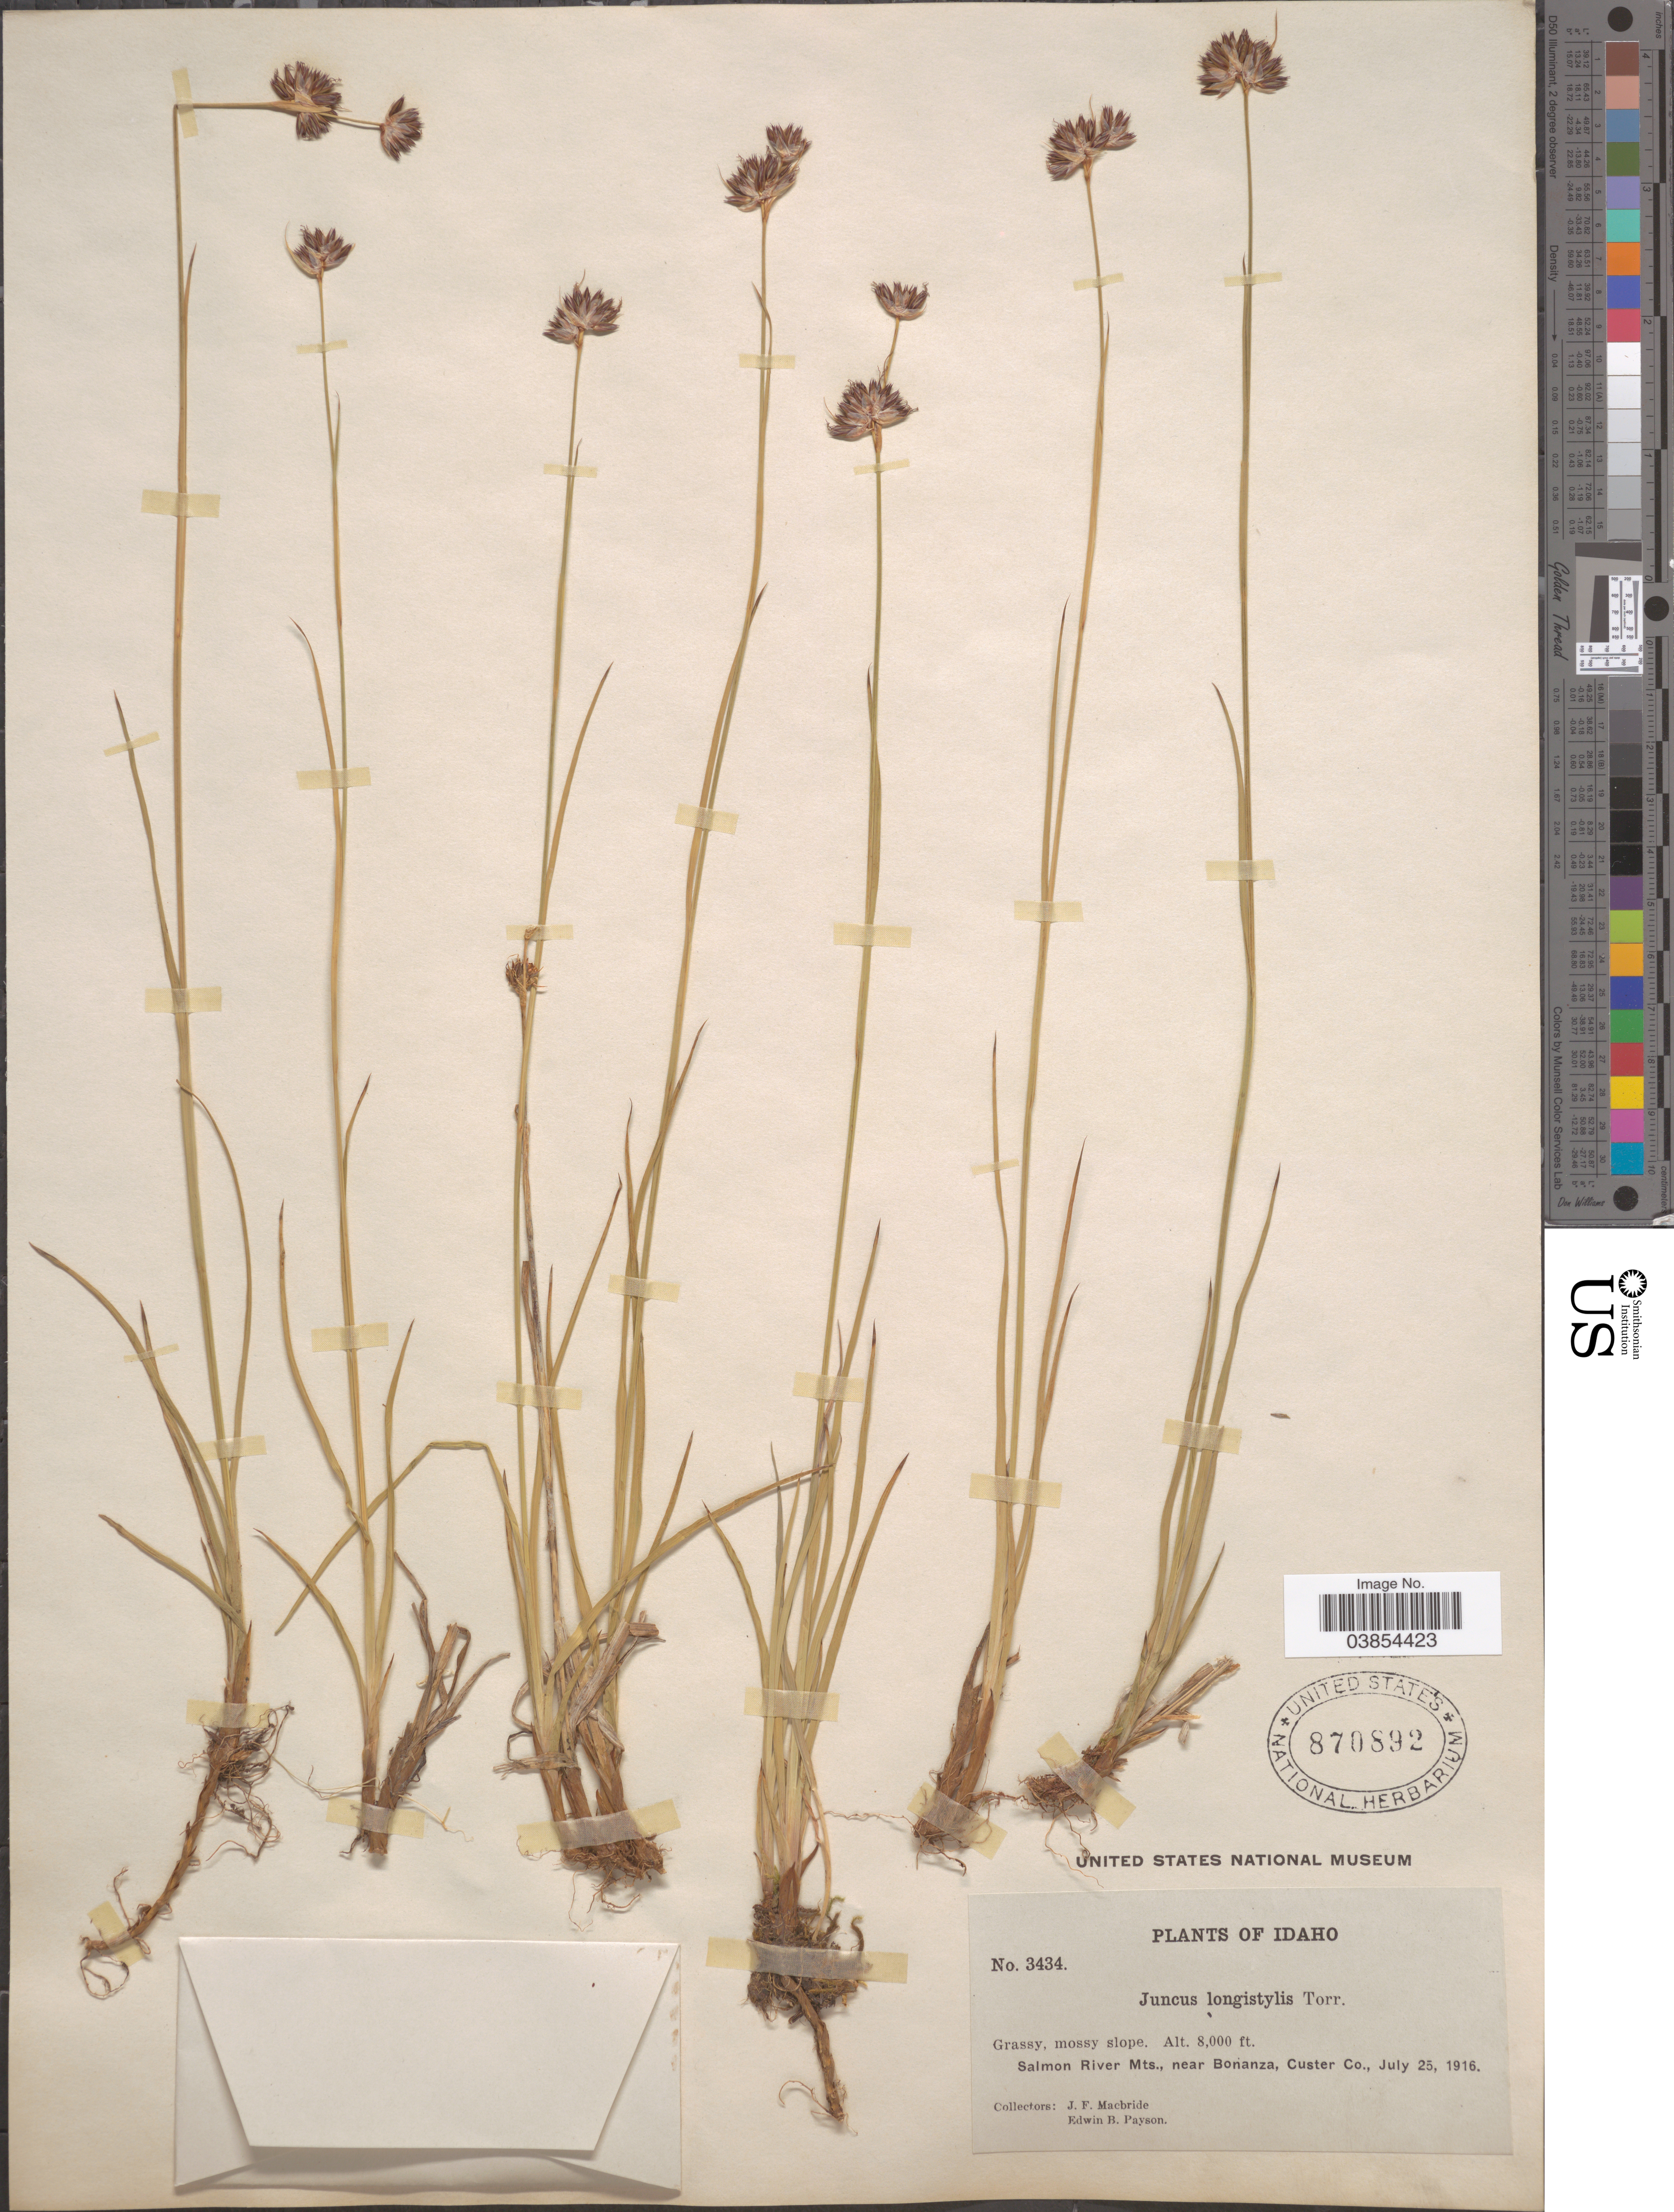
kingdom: Plantae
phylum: Tracheophyta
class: Liliopsida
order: Poales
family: Juncaceae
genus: Juncus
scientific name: Juncus longistylis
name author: Torr.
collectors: J. F. Macbride & E. B. Payson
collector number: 3434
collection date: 1916-07-25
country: United States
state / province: Idaho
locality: Salmon River Mts., near Bonanza, Custer Co.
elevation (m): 2438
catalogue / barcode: US 870892